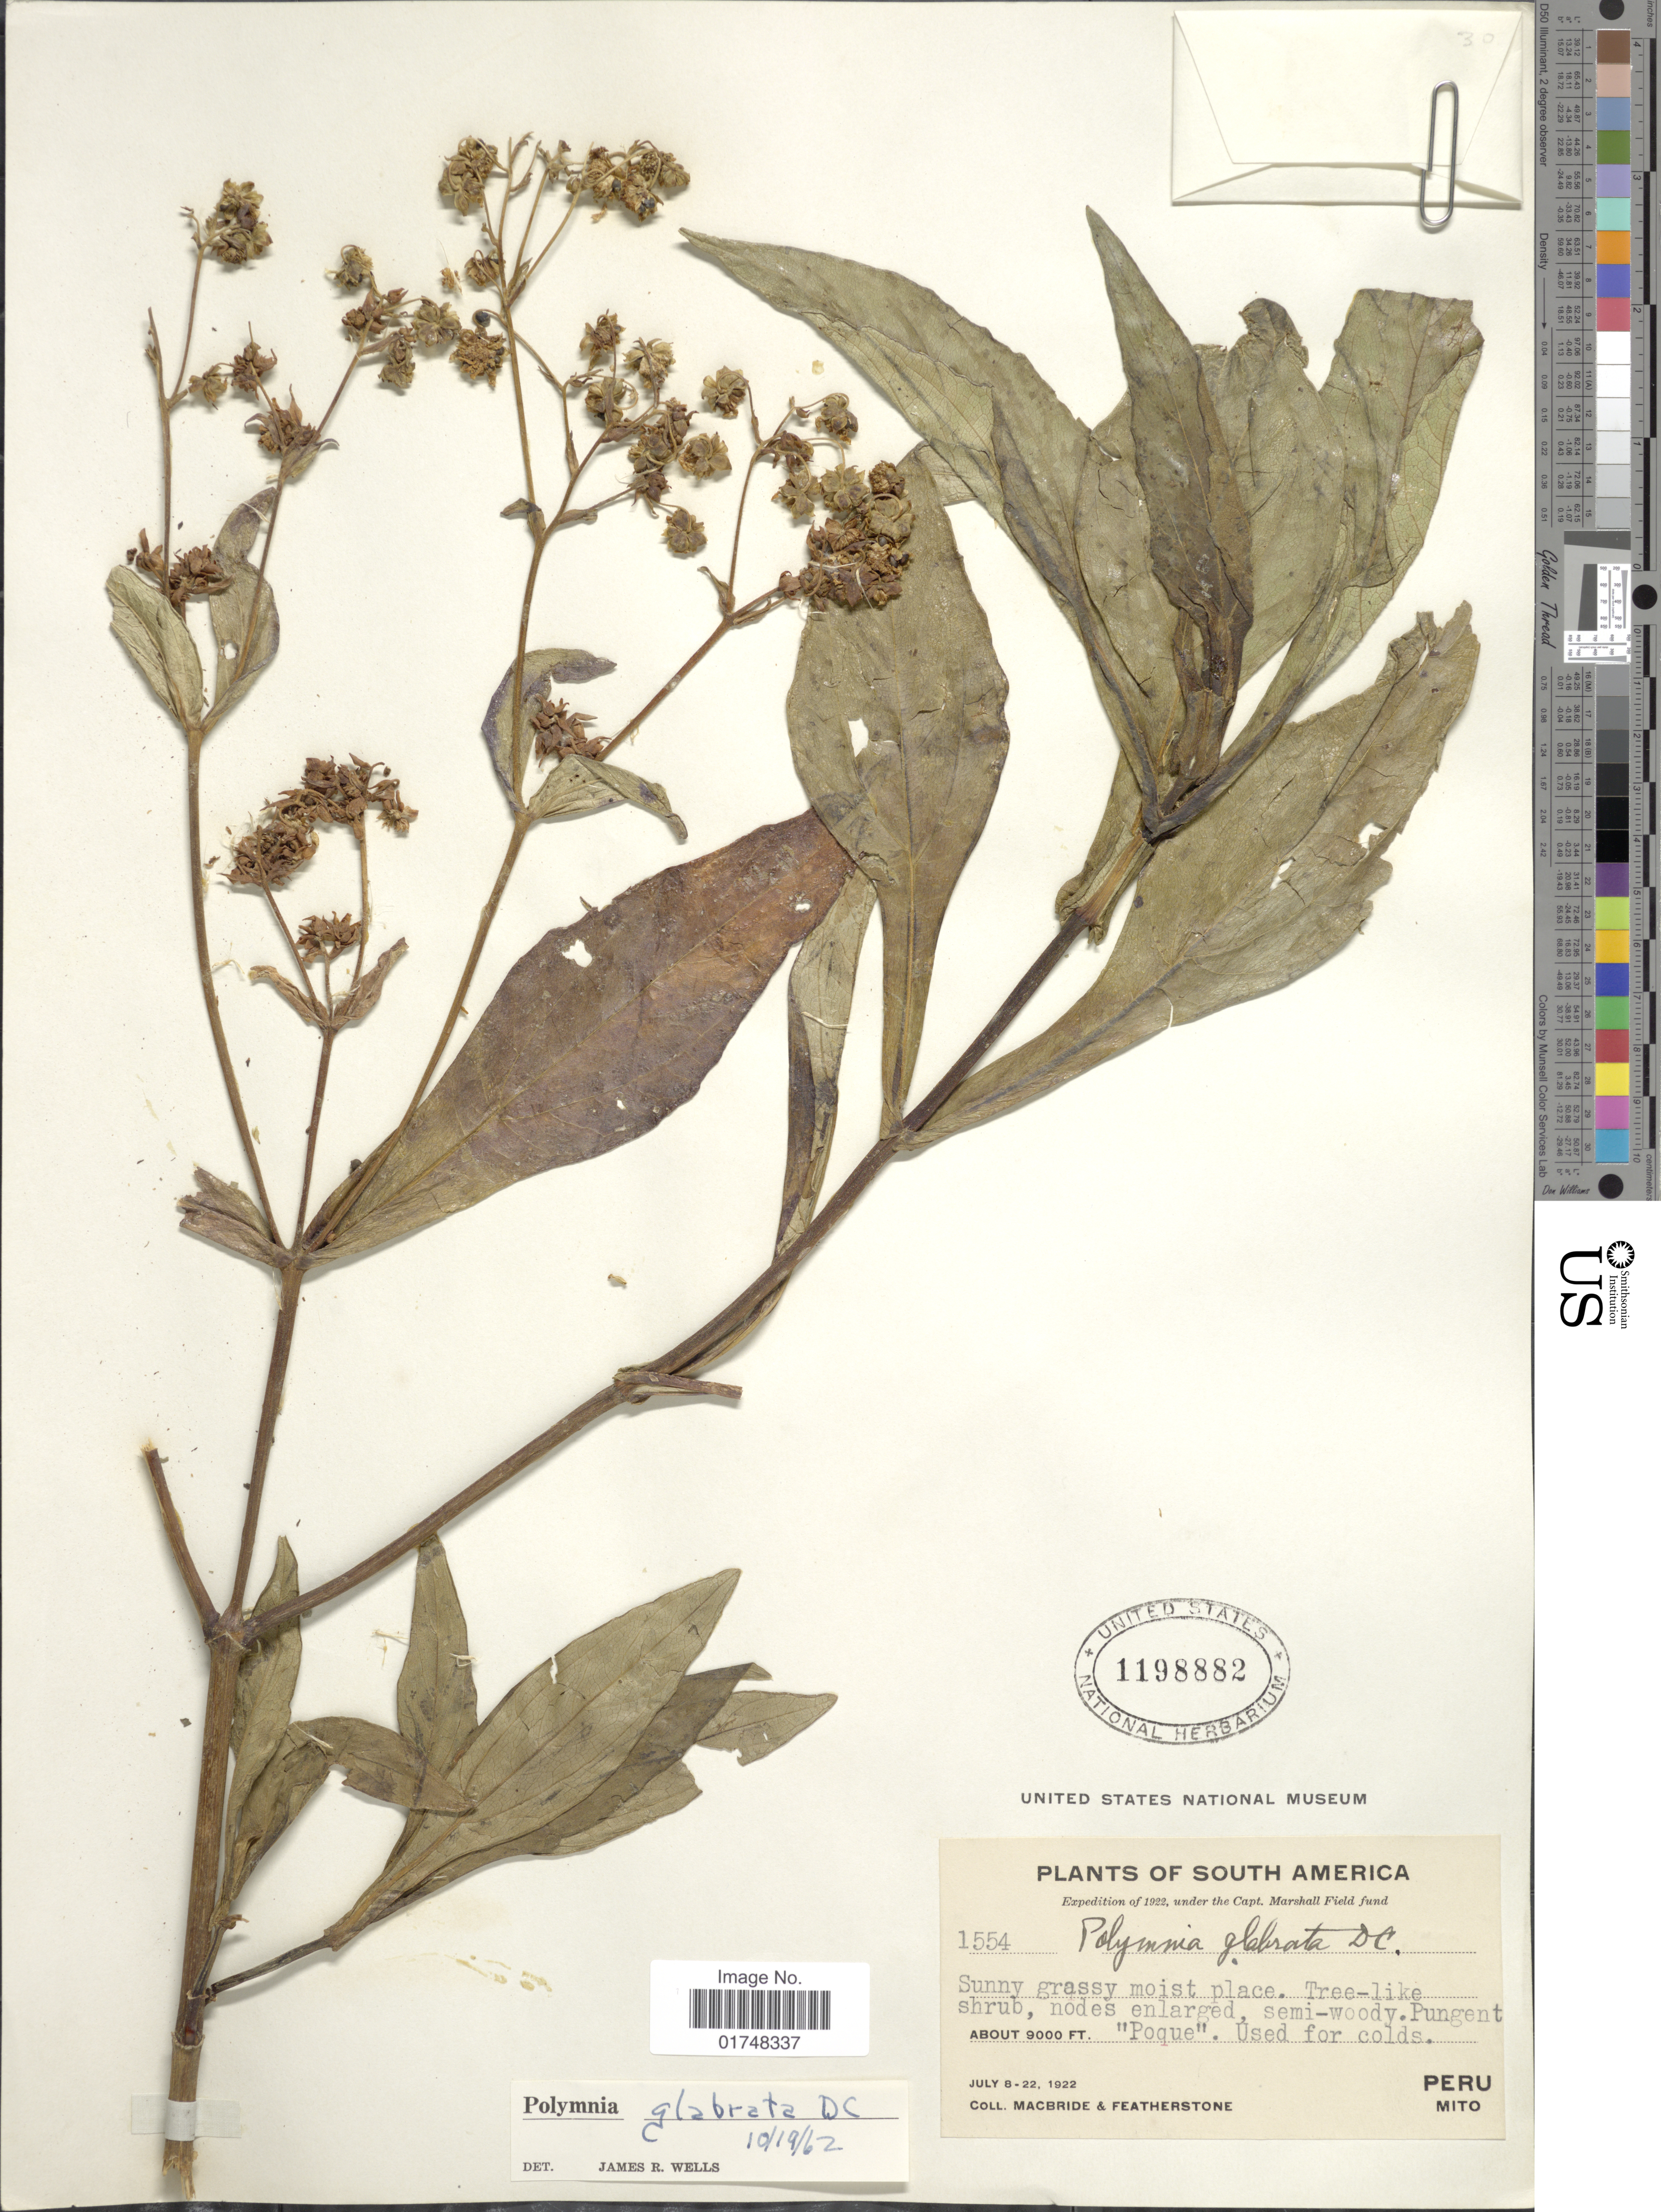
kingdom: Plantae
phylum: Tracheophyta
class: Magnoliopsida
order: Asterales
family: Asteraceae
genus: Smallanthus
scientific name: Smallanthus glabratus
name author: (DC.) H. Rob.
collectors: J. F. Macbride & -. Featherstone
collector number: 1554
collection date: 1922-07-08/1922-07-22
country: Peru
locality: South America, Mito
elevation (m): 2743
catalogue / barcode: US 1198882